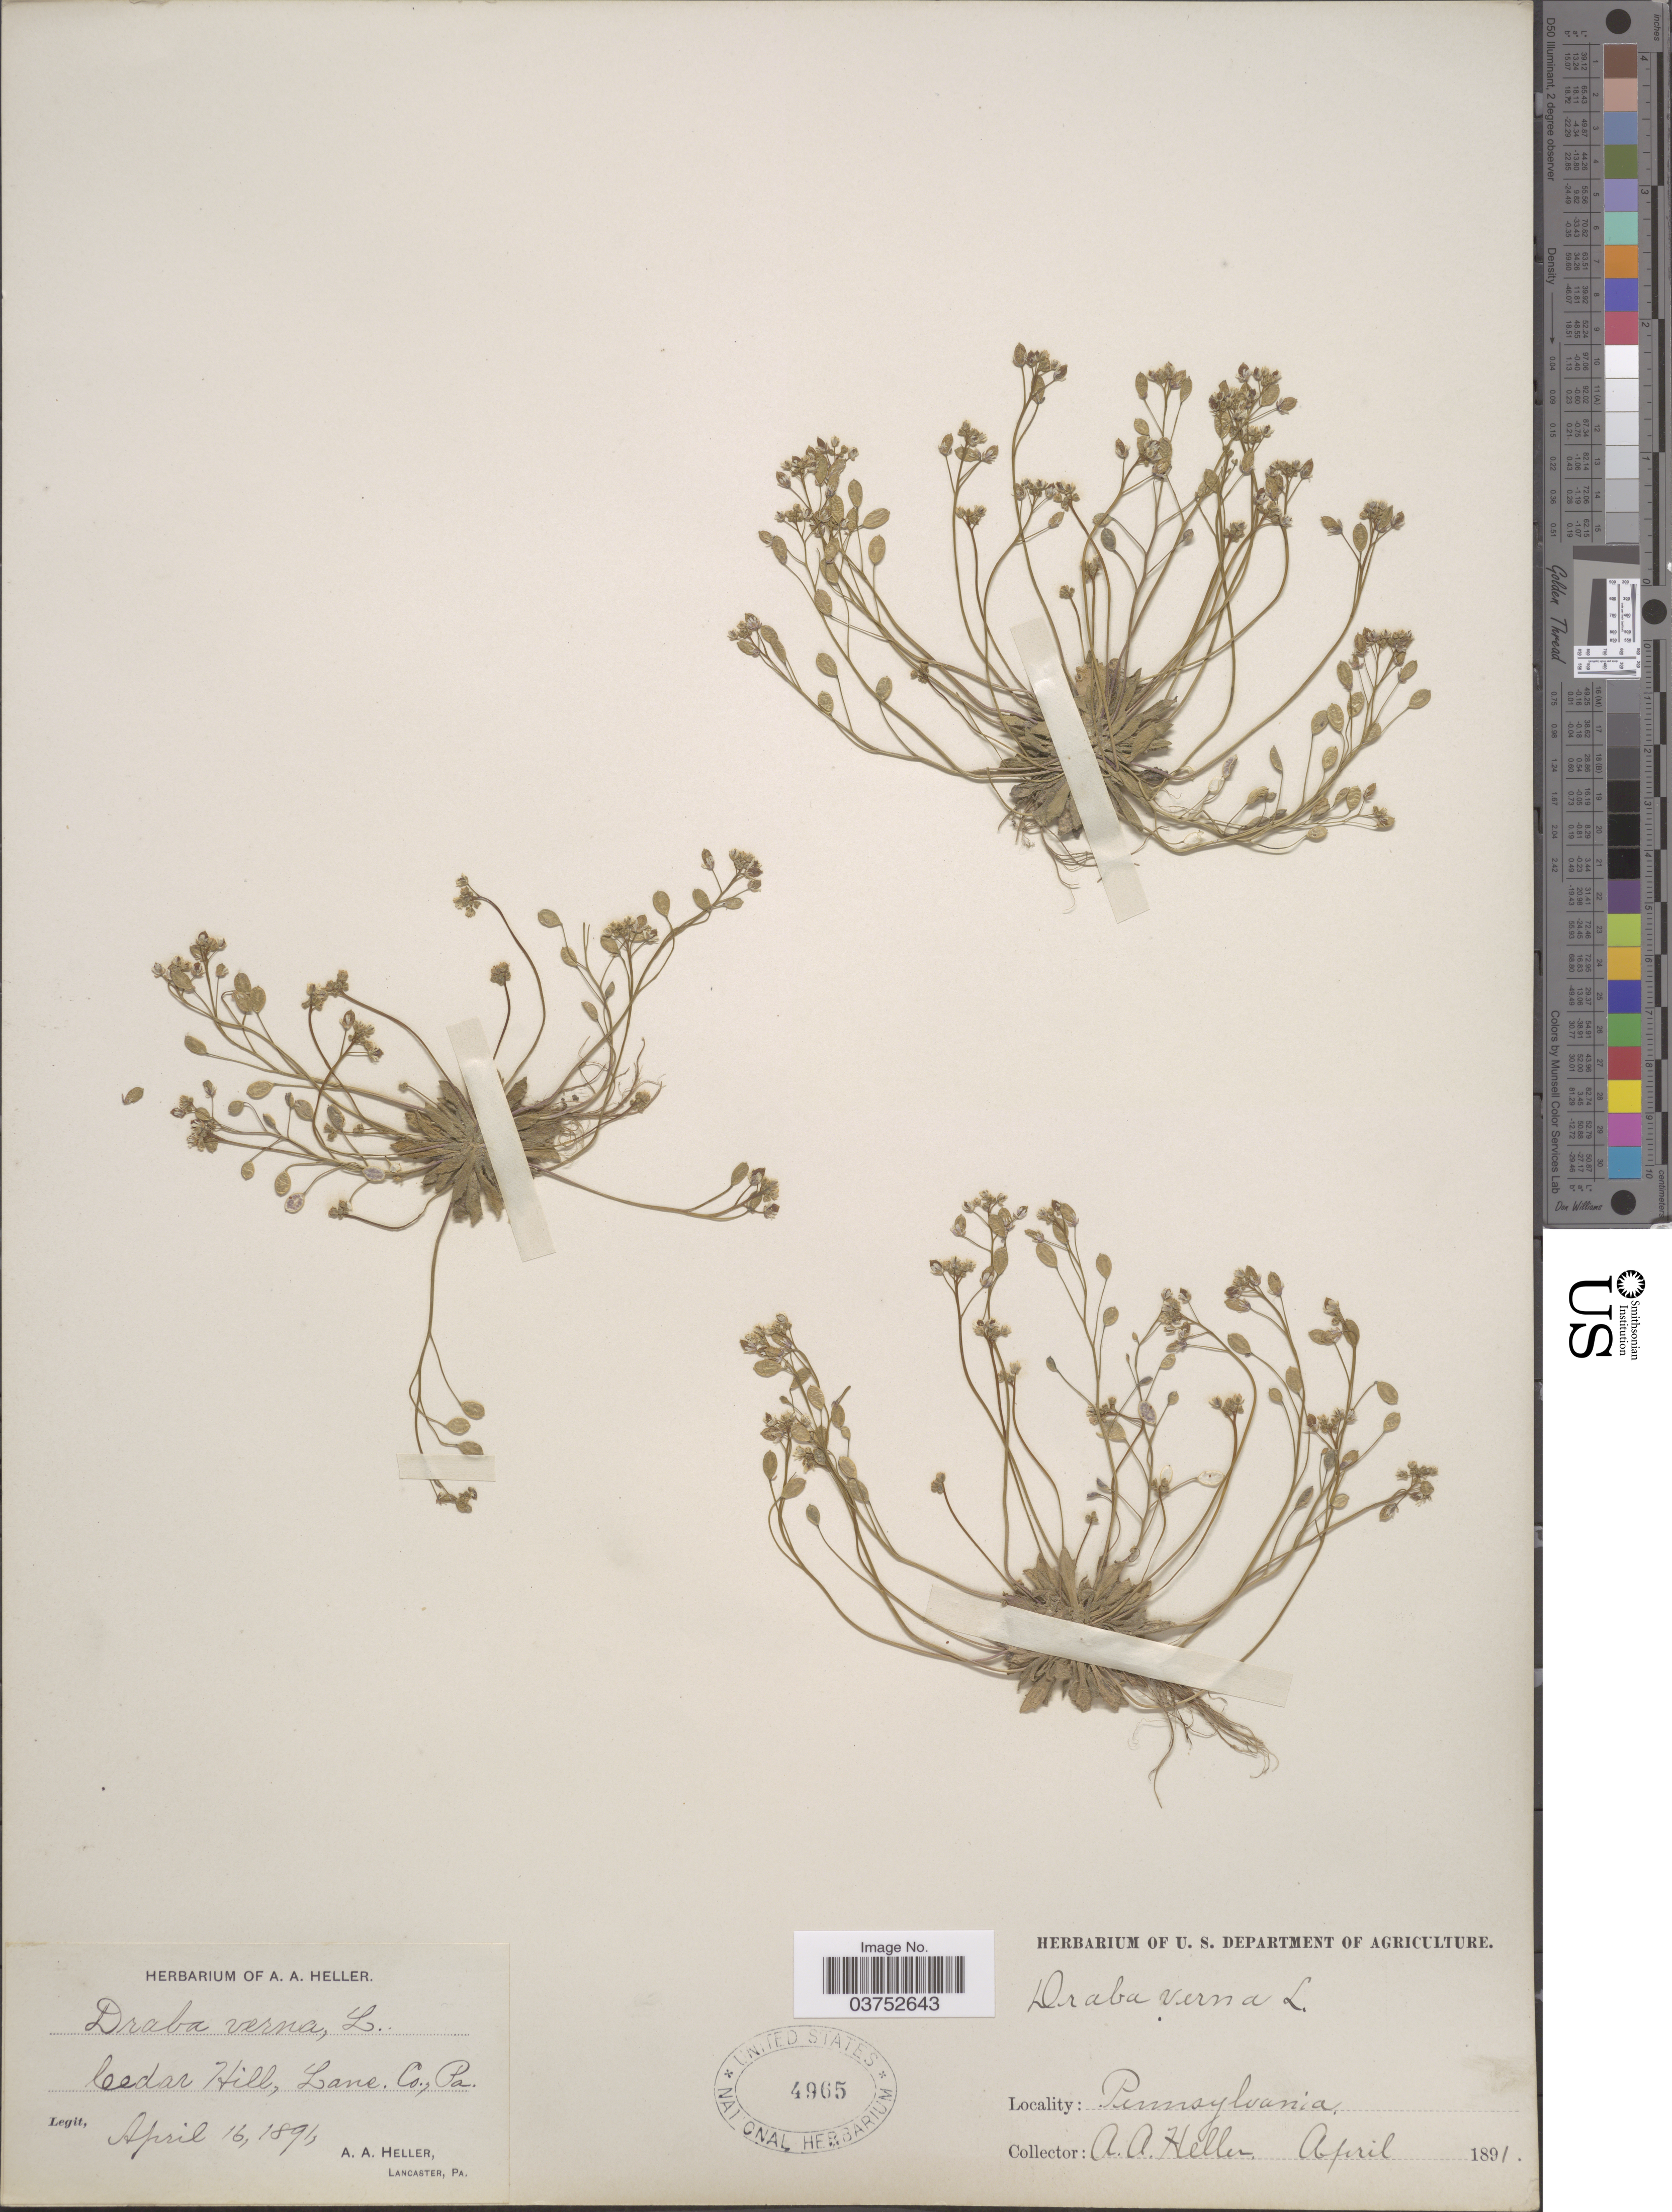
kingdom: Plantae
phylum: Tracheophyta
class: Magnoliopsida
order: Brassicales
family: Brassicaceae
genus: Draba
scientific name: Draba verna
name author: L.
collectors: A. A. Heller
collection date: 1891-04-16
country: United States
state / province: Pennsylvania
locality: Cedar Hill, Lane Co.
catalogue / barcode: US 4965